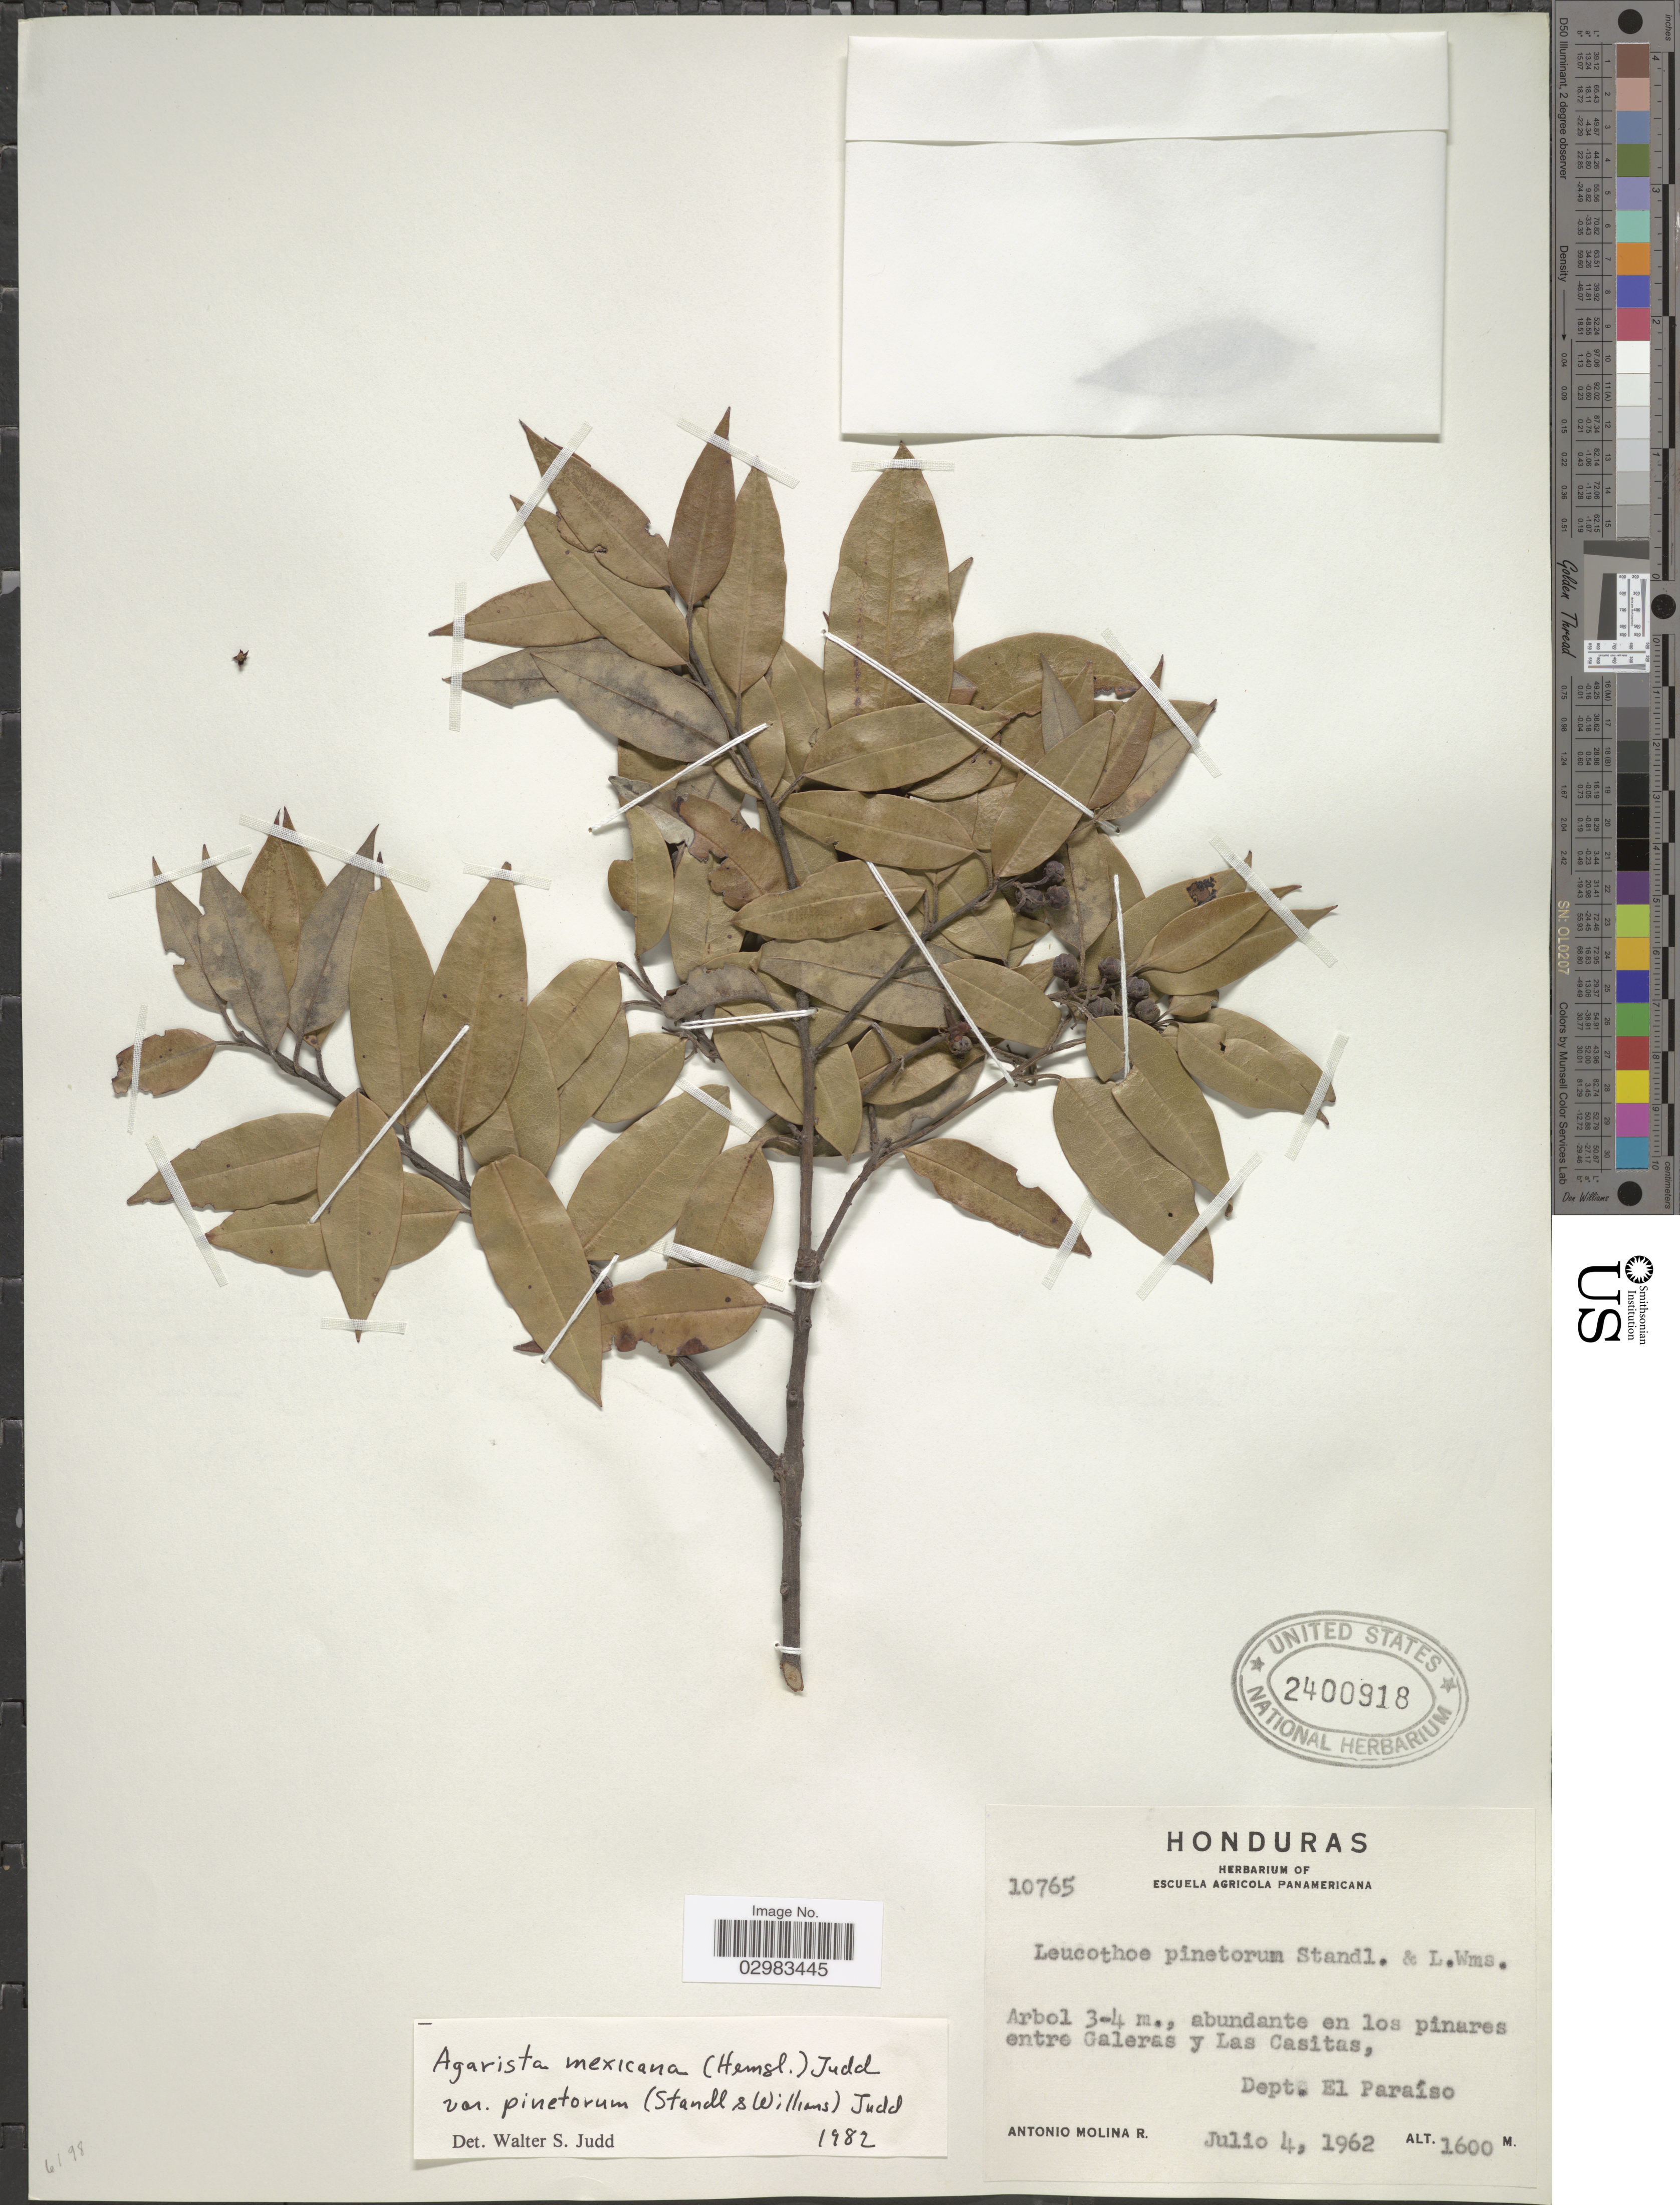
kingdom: Plantae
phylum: Tracheophyta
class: Magnoliopsida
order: Ericales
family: Ericaceae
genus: Leucothoe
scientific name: Leucothoë mexicana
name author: (Hemsl.) Small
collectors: A. Molina R.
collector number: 10765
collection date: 1962-07-04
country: Honduras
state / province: El Paraíso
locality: Entre Galeras y Las Casitas, Dept. El Paraíso.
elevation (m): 1600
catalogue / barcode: US 2400918